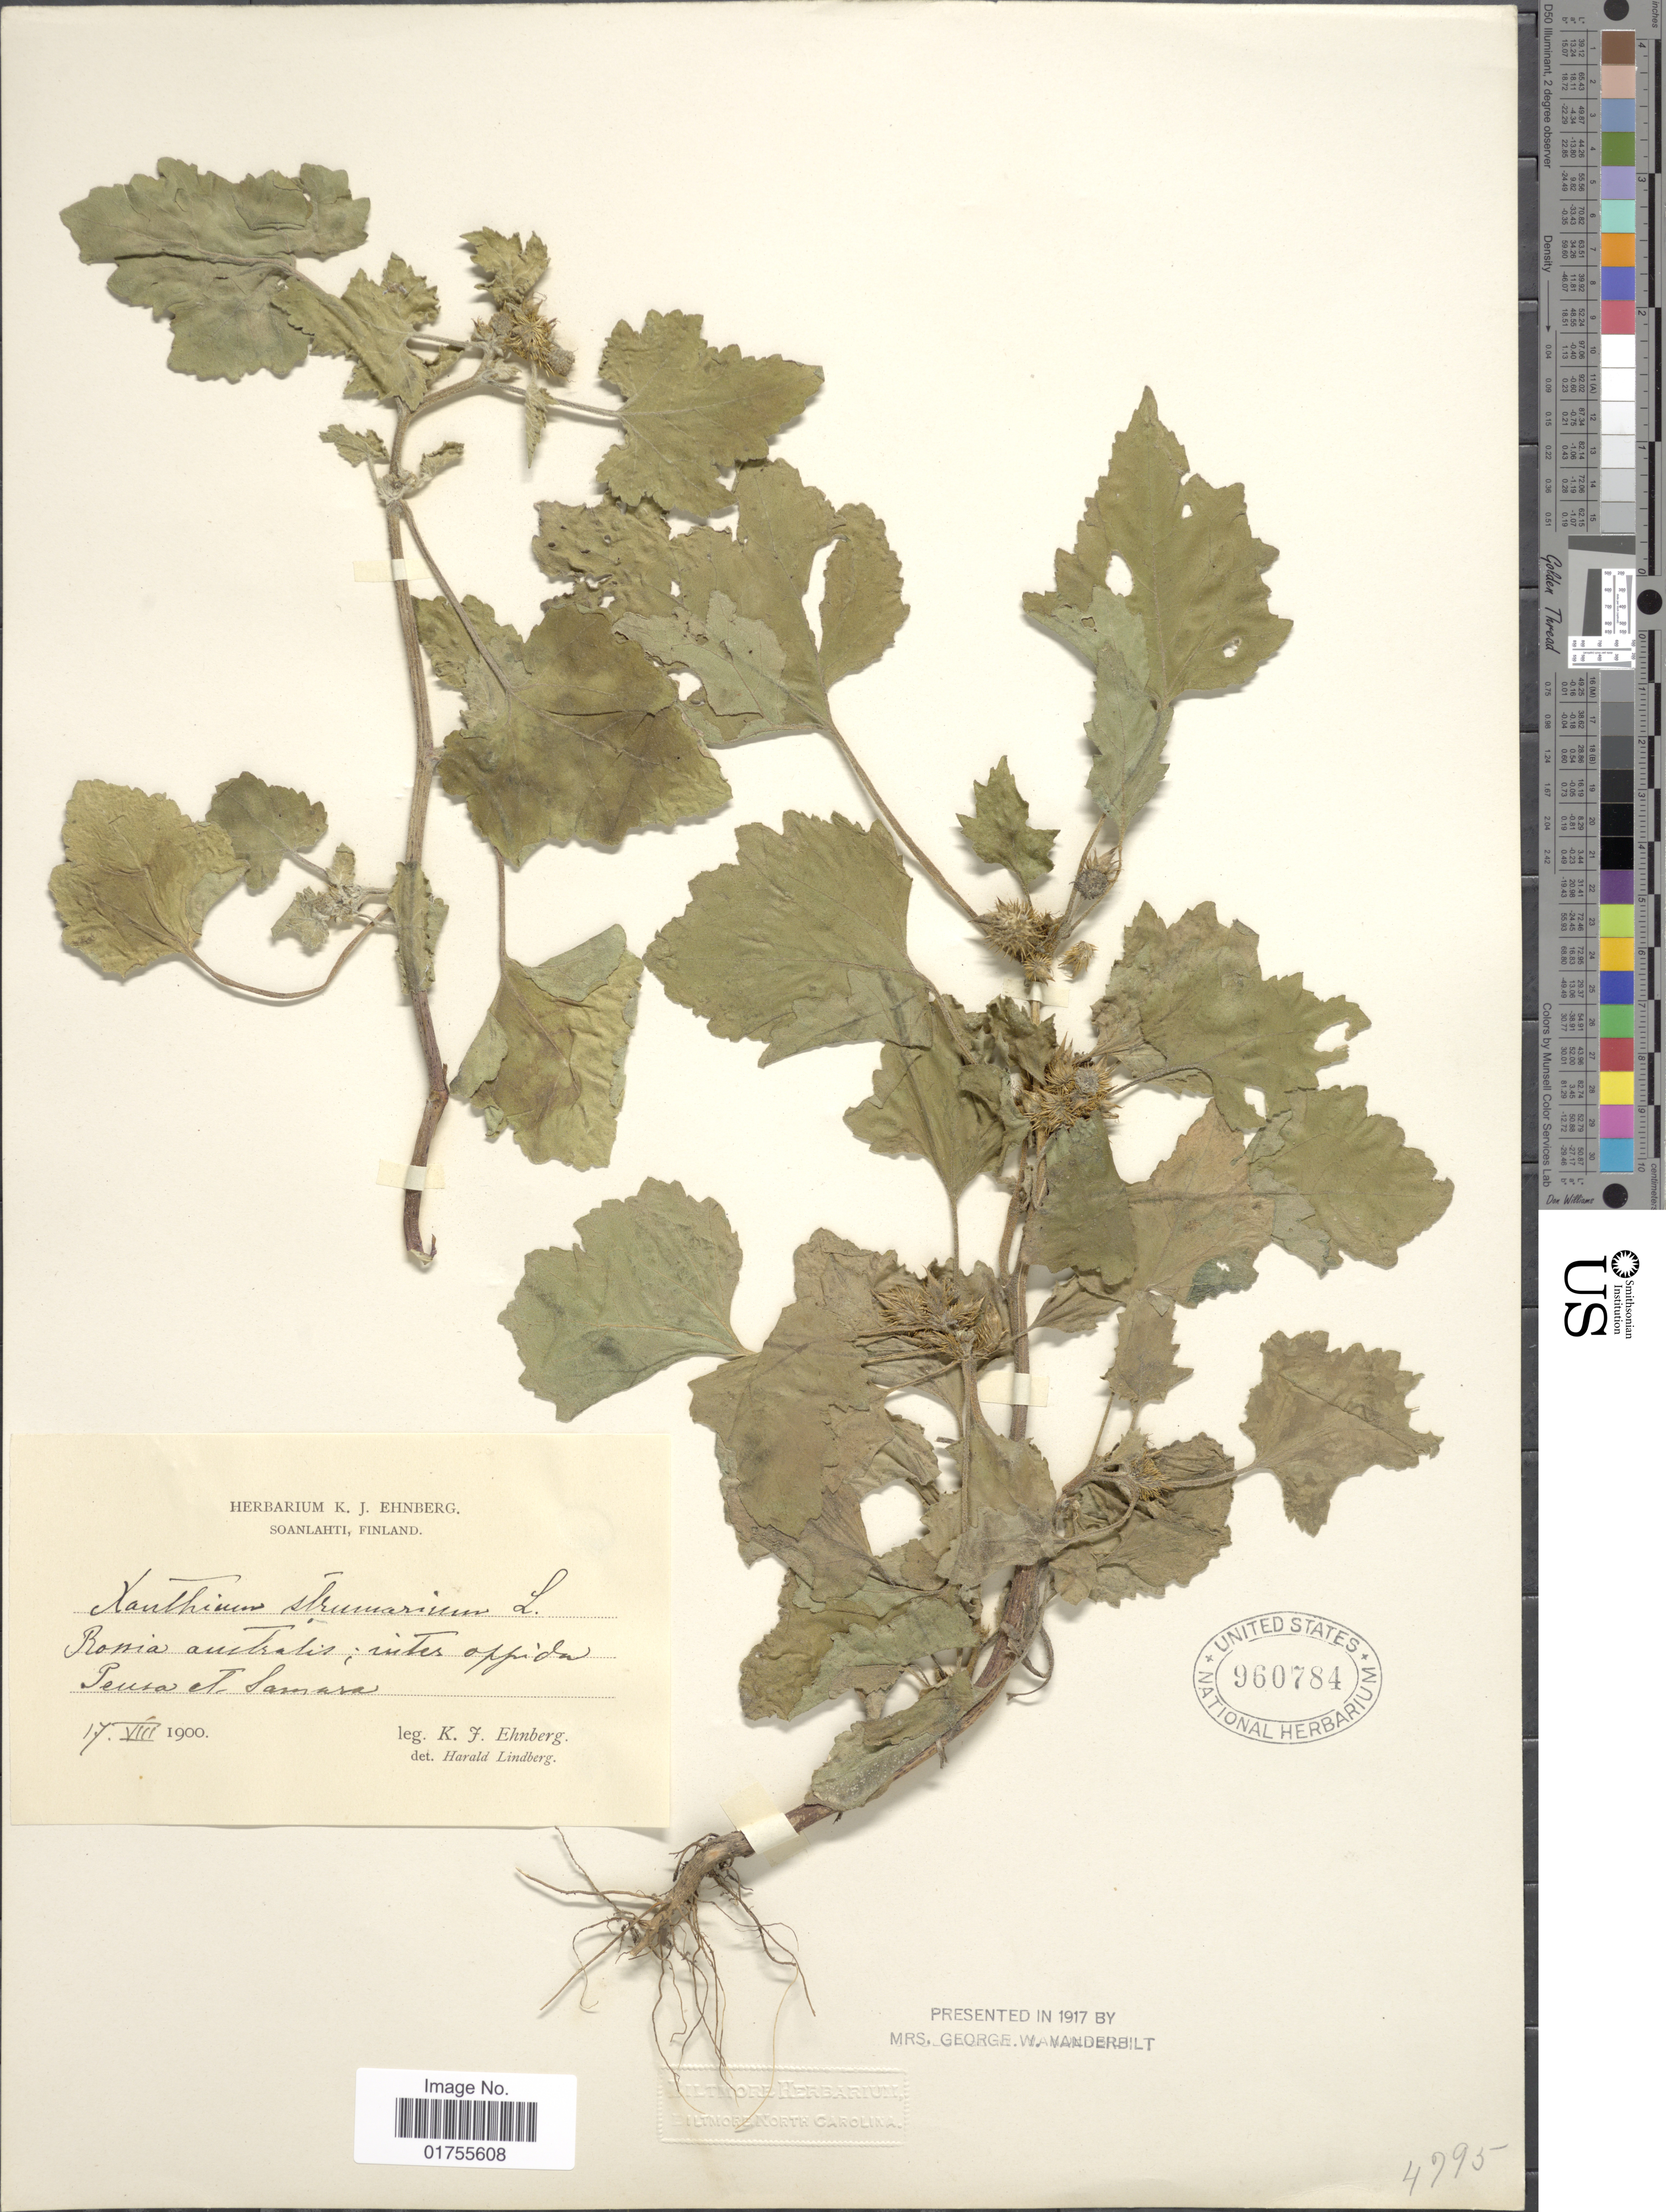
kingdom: Plantae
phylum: Tracheophyta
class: Magnoliopsida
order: Asterales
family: Asteraceae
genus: Xanthium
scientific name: Xanthium strumarium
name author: L.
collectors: K. Ehnberg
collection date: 1900-08-17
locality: Boma austrakus: intes oppida Peusa el Samara [interpreted]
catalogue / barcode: US 960784